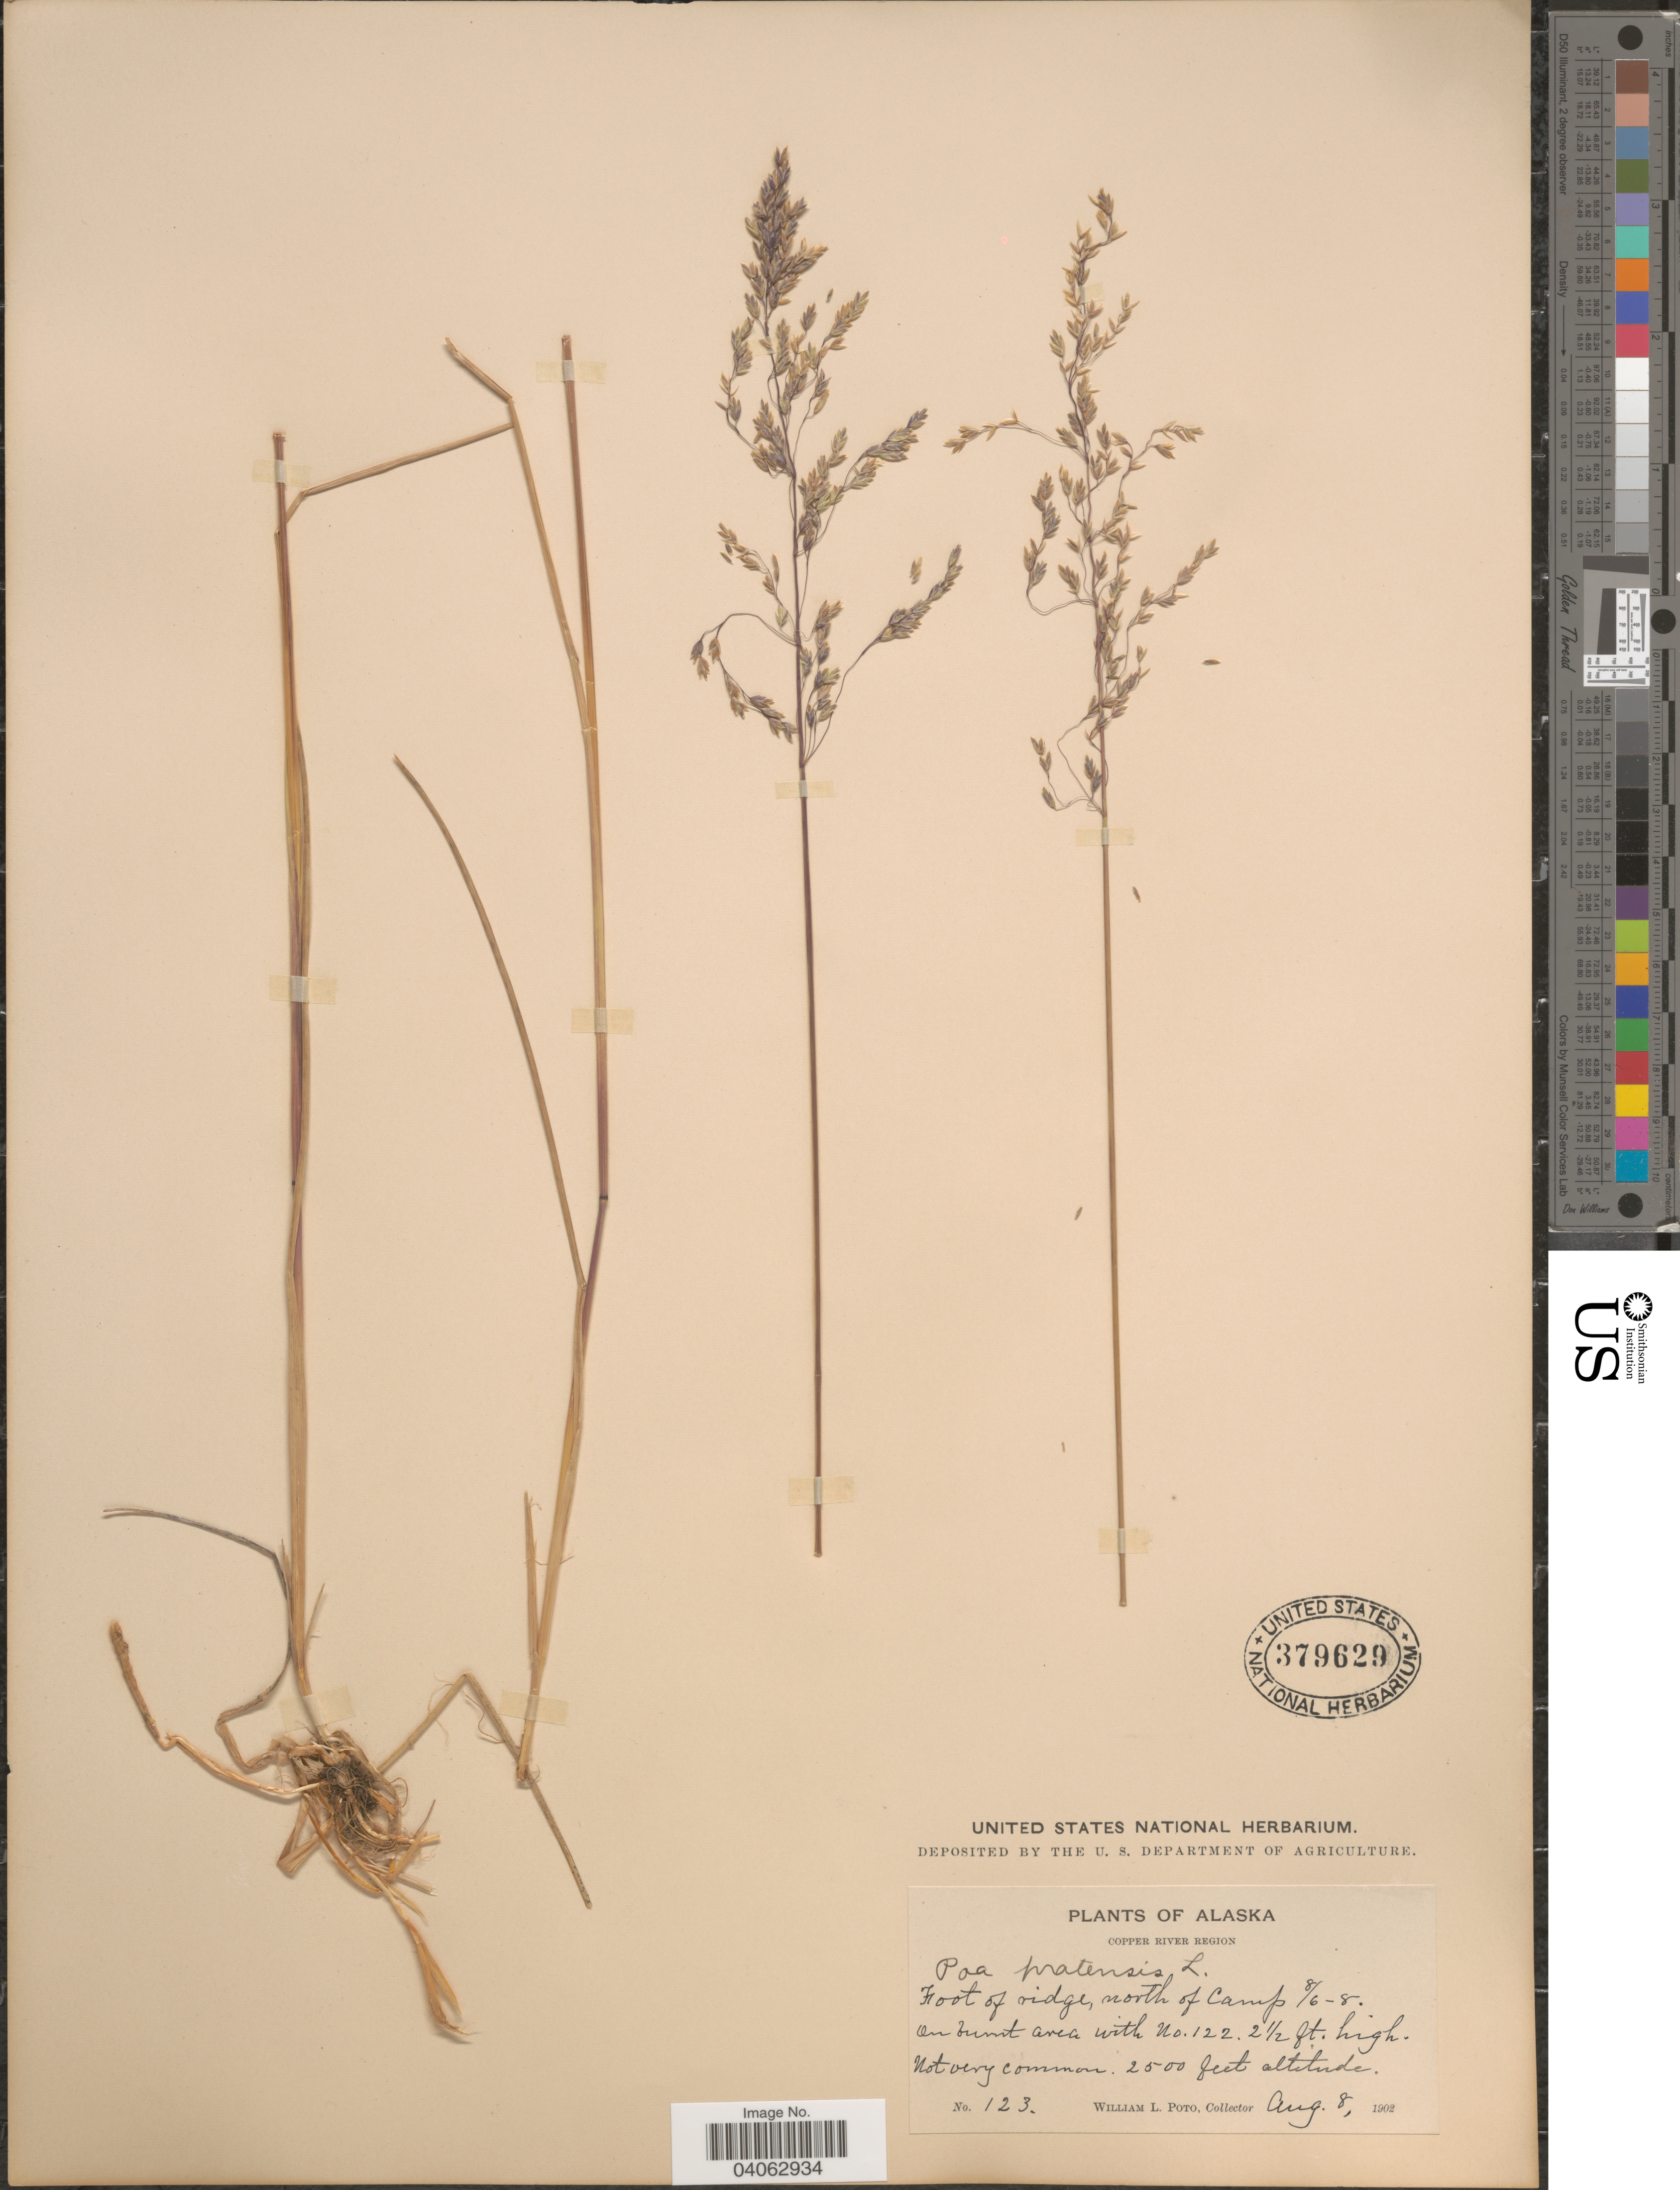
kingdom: Plantae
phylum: Tracheophyta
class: Liliopsida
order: Poales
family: Poaceae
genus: Poa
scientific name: Poa pratensis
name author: L.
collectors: W. Poto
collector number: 123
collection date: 1902-08-08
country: United States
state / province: Alaska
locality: Copper River Region. Foot of ridge, north of Camp 8/6 - 8. On burnt area with No. 122. [unsure placement]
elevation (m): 762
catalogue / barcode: US 379629